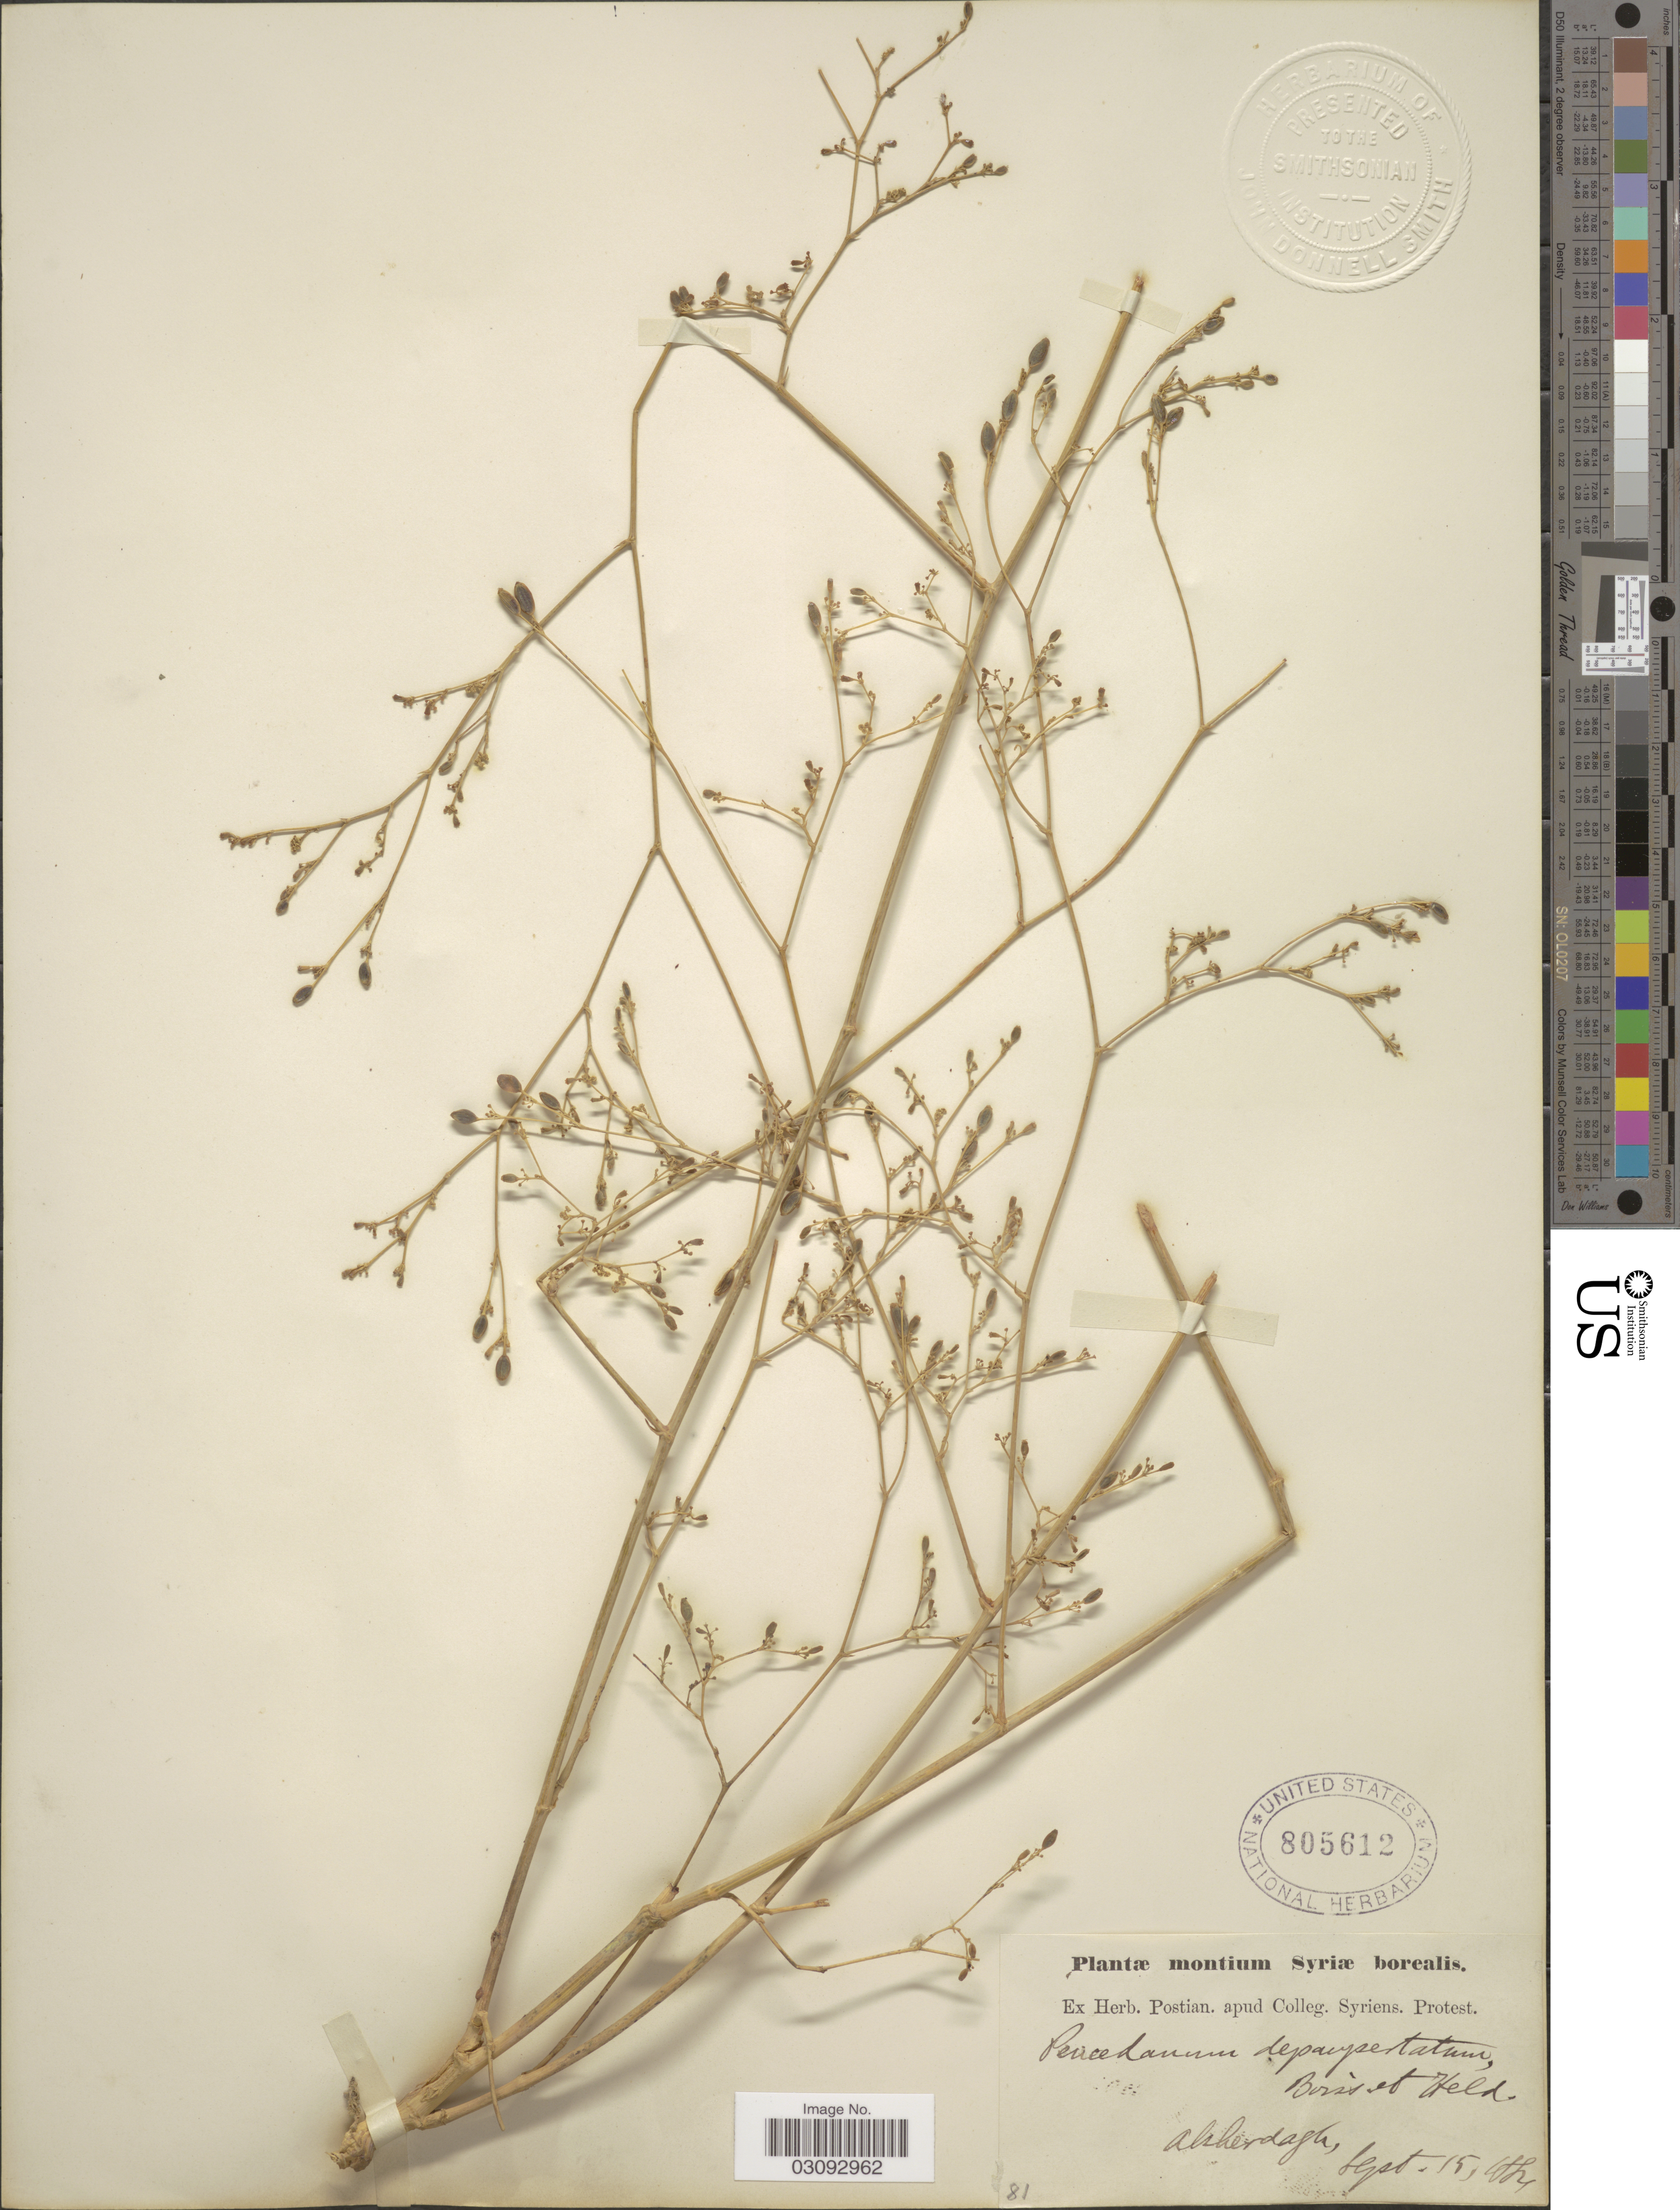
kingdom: Plantae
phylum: Tracheophyta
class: Magnoliopsida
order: Apiales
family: Apiaceae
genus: Peucedanum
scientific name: Peucedanum depauperatum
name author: Boiss. & Balansa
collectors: ex herb. Postian. apud Colleg. Syriens. Protest. USE "Fannie P. A. Shepard" (10308853) AS PRIMARY COLLECTOR INSTEAD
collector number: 81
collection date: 1884-09-15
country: Syria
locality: Syriae borealis, Akherdagh. Amanus.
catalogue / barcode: US 805612